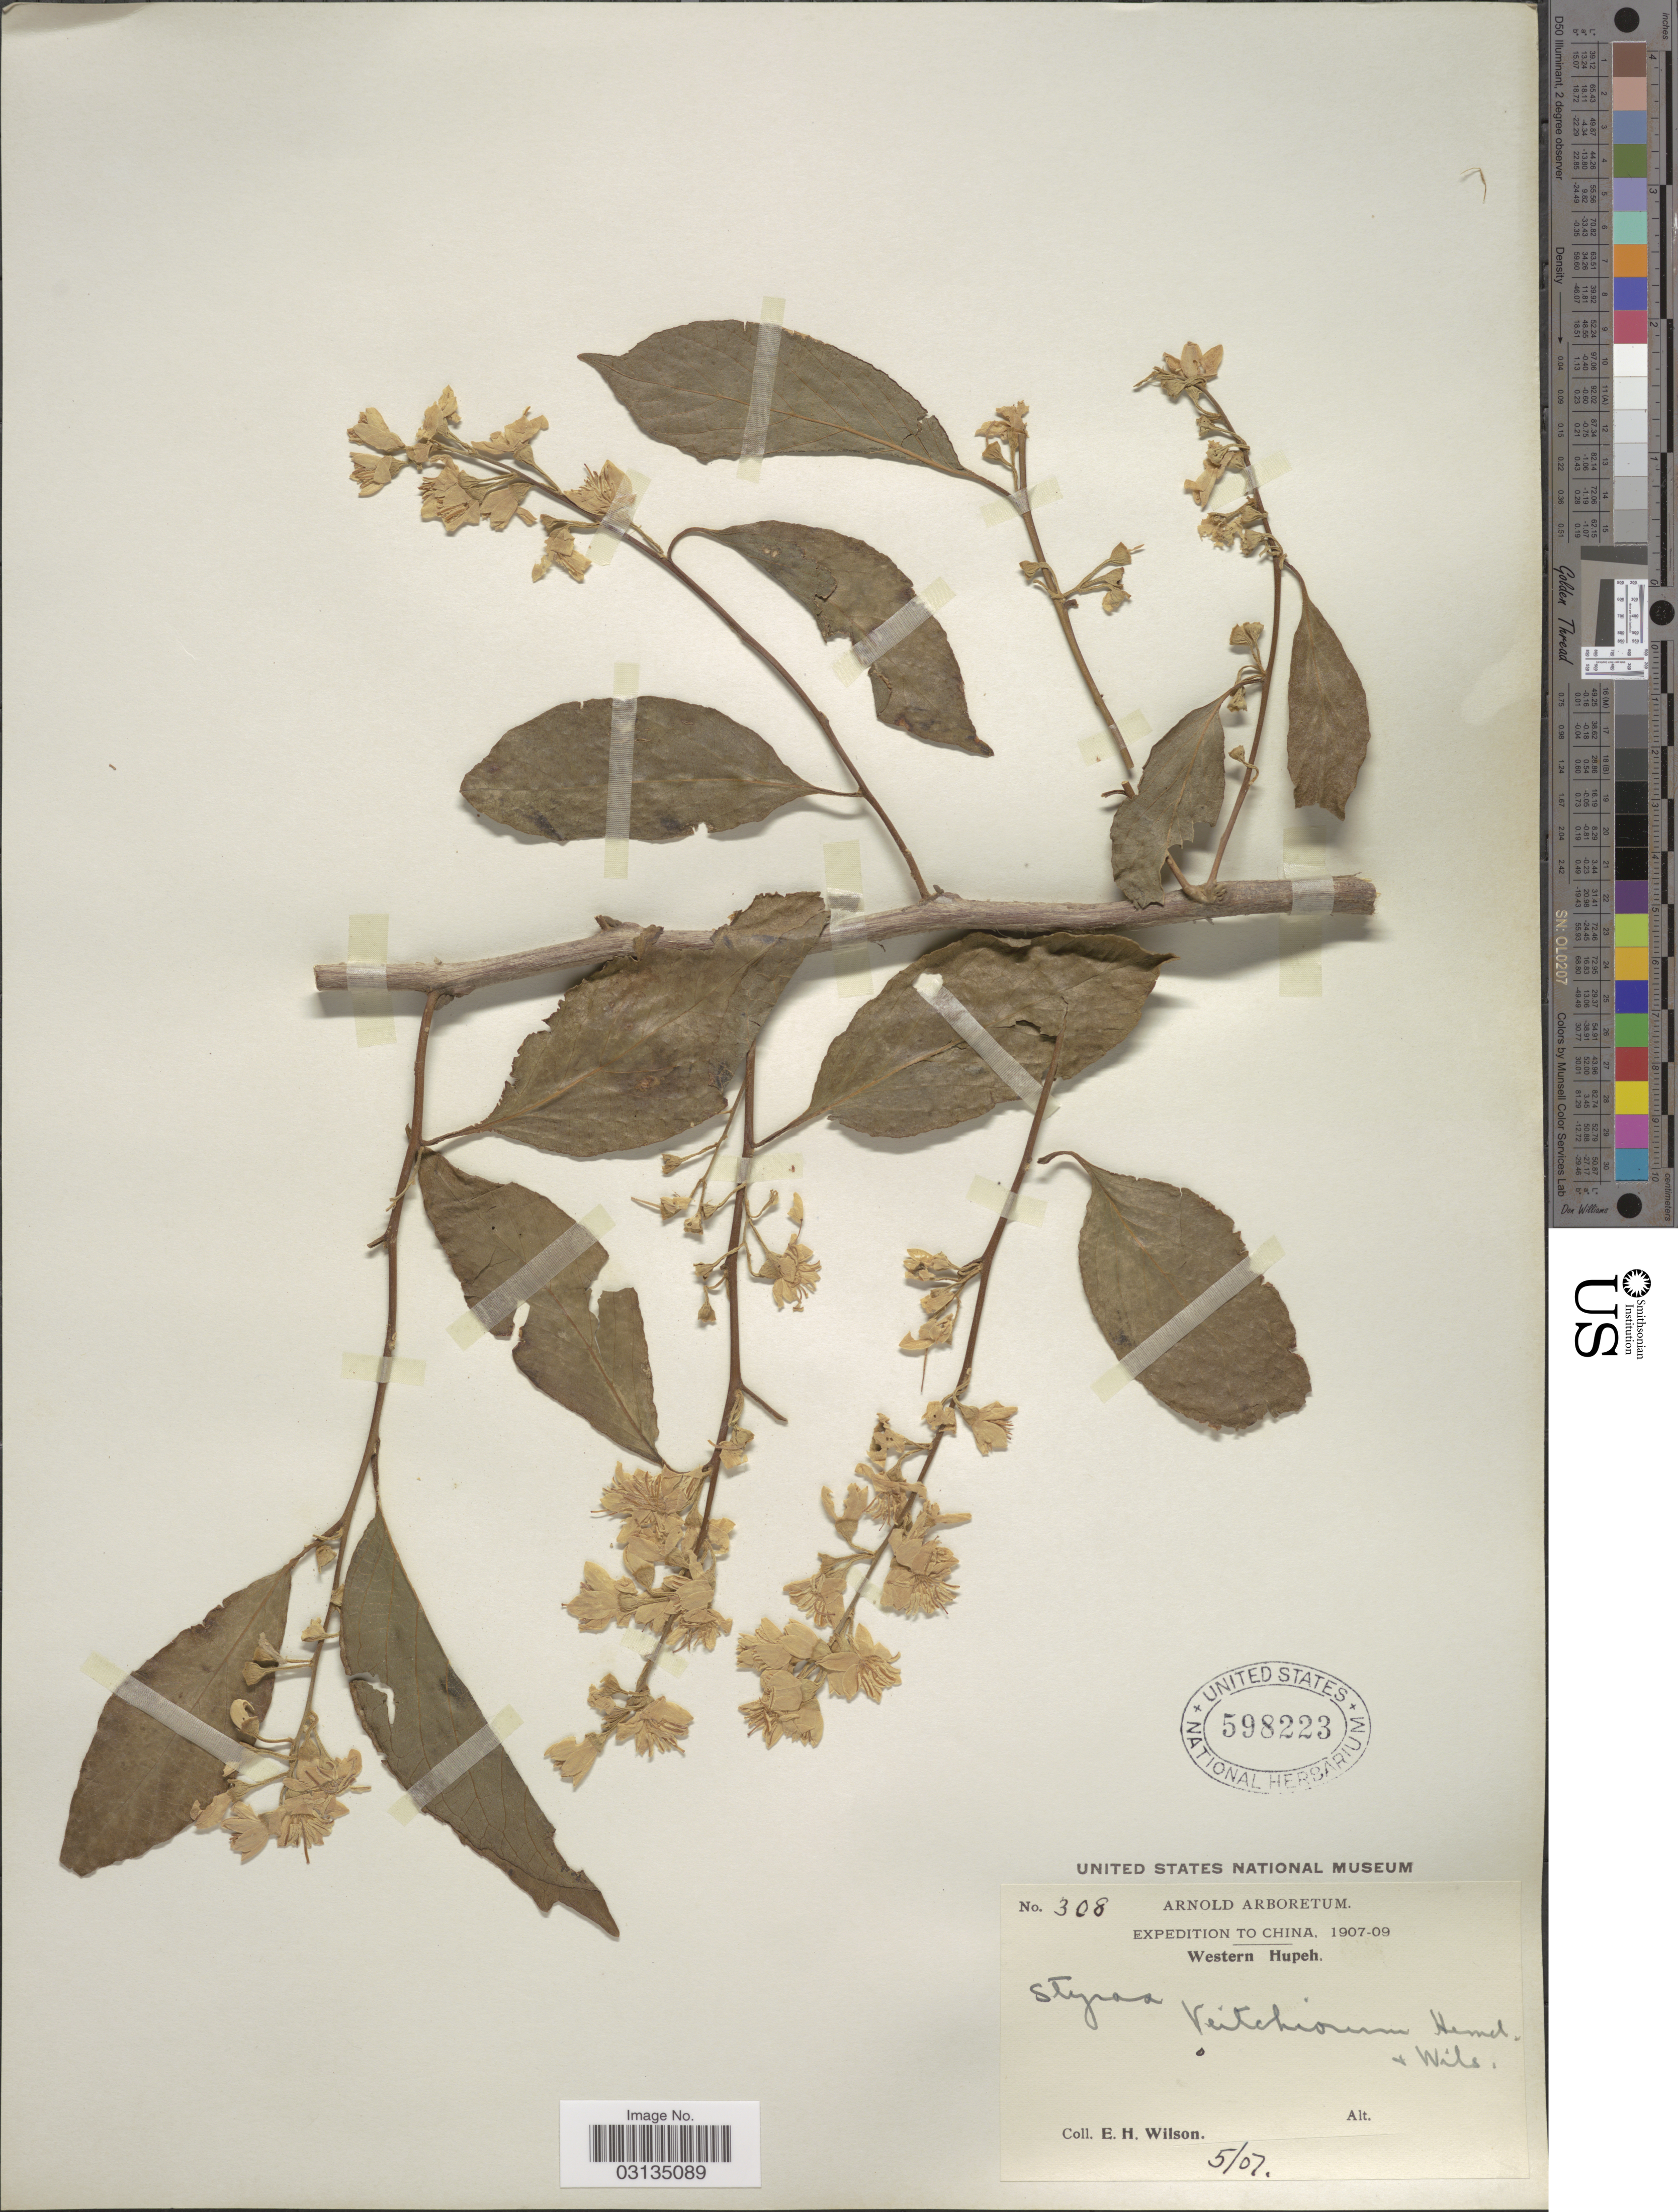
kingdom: Plantae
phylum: Tracheophyta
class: Magnoliopsida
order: Ericales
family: Styracaceae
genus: Styrax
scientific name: Styrax veitchiorum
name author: Hemsl. & E.H. Wilson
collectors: E. Wilson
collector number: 308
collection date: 1907-05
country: China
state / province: Hubei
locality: Western Hupeh.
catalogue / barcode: US 598223